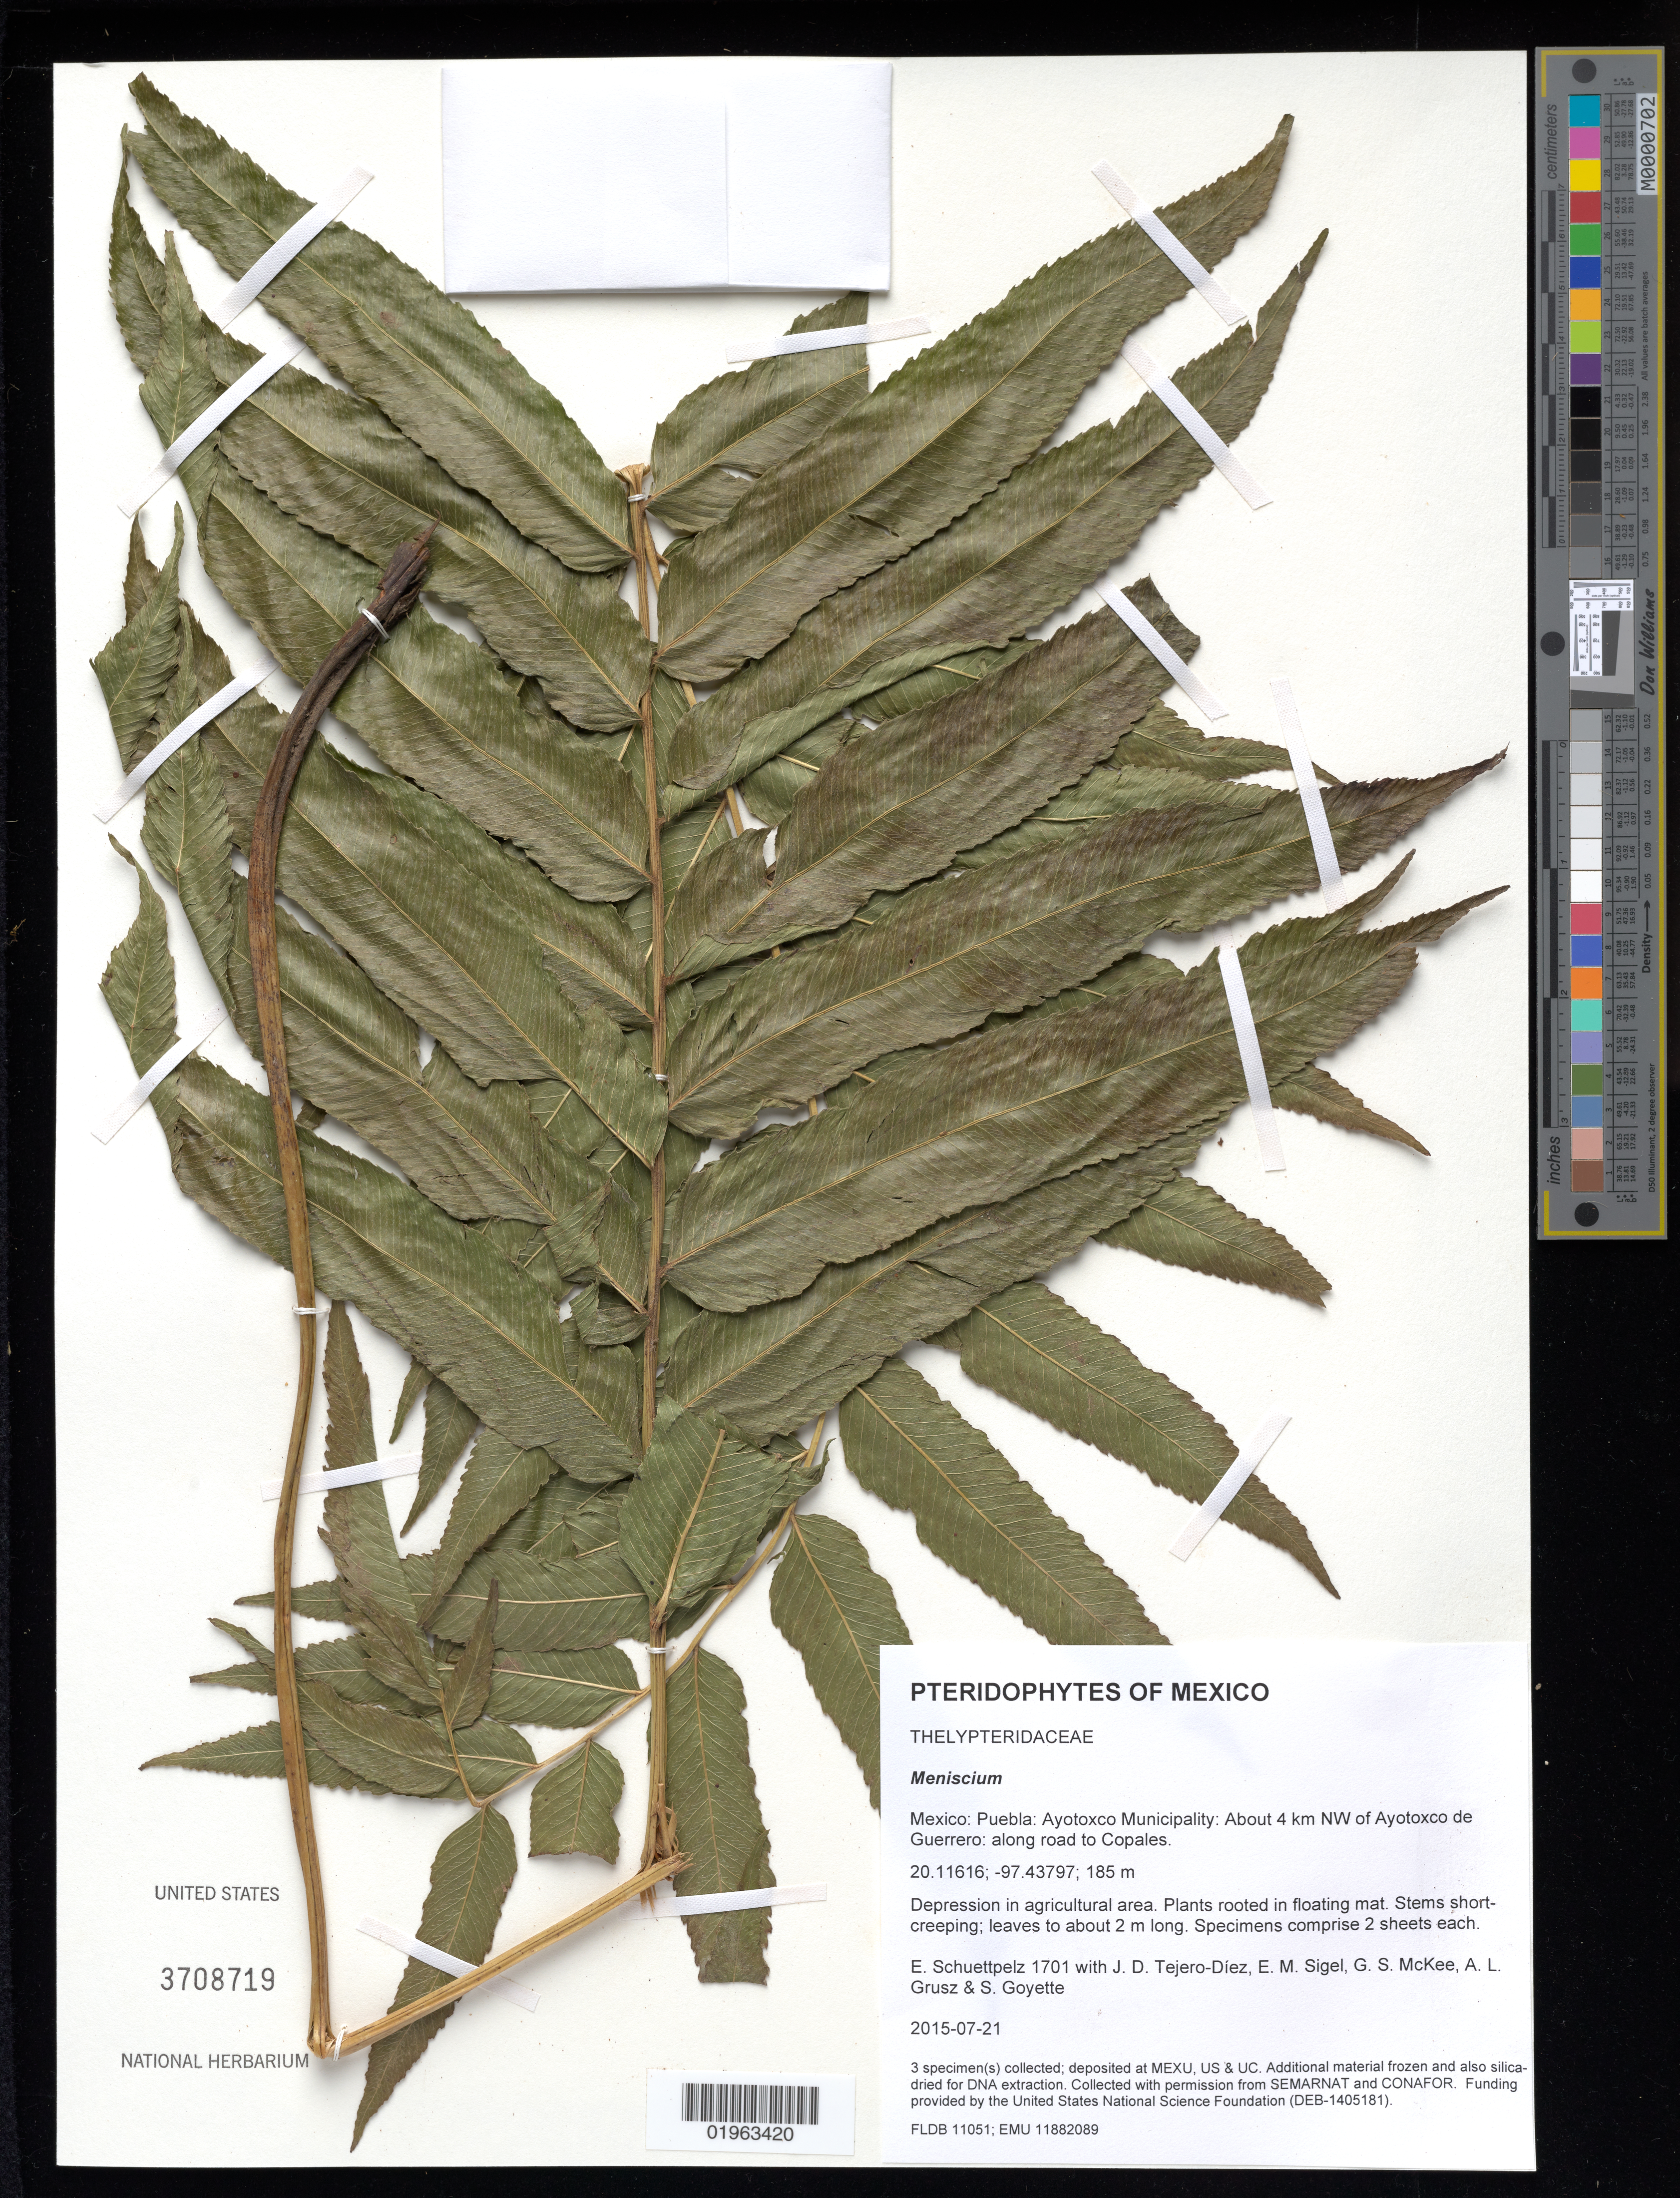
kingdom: Plantae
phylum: Tracheophyta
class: Polypodiopsida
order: Polypodiales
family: Thelypteridaceae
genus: Meniscium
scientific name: Meniscium sp.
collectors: E. Schuettpelz, D. Tejero-Díez, E. M. Sigel, G. S. McKee & A. Grusz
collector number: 1701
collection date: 2015-07-21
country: Mexico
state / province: Puebla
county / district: Ayotoxco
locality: About 4 km NW of Ayotoxco de Guerrero: along road to Copales.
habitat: Depression in agricultural area.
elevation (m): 185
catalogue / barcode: US 3708719